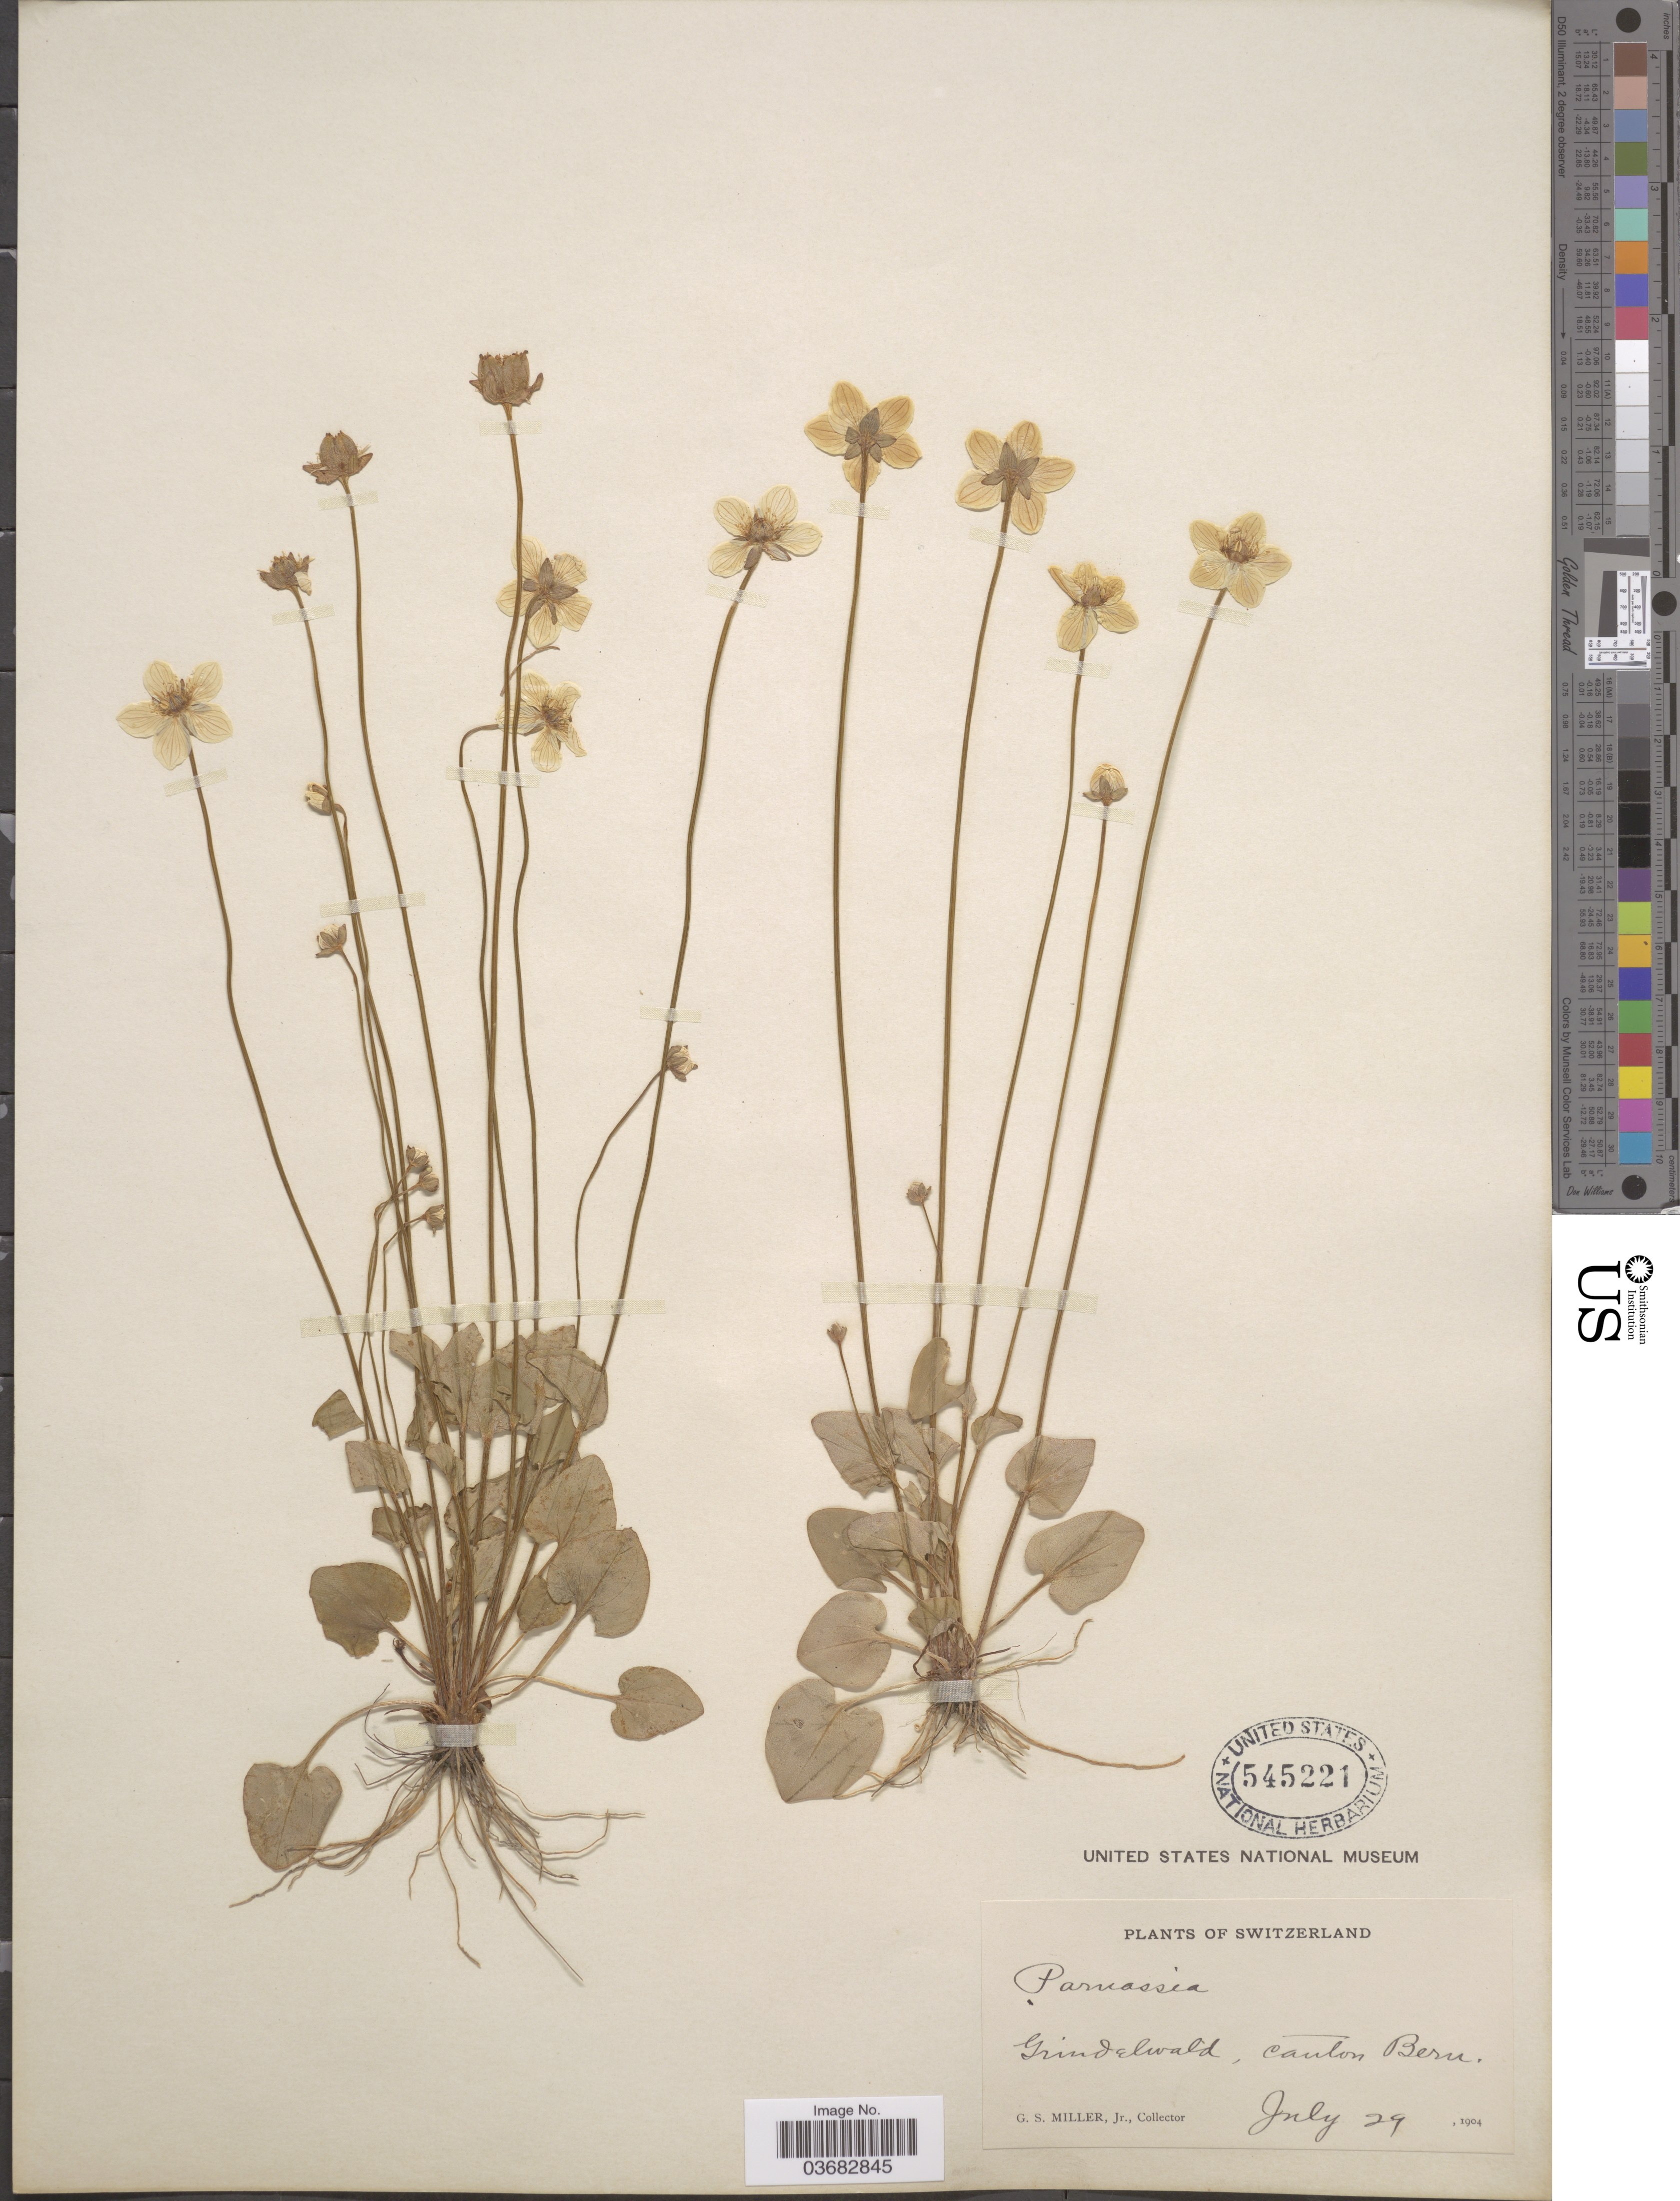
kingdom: Plantae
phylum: Tracheophyta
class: Magnoliopsida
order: Celastrales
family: Parnassiaceae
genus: Parnassia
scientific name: Parnassia sp.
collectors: G. S. Miller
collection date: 1904-07-29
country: Switzerland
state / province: Bern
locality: Grindelwald, canton Bern.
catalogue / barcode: US 545221